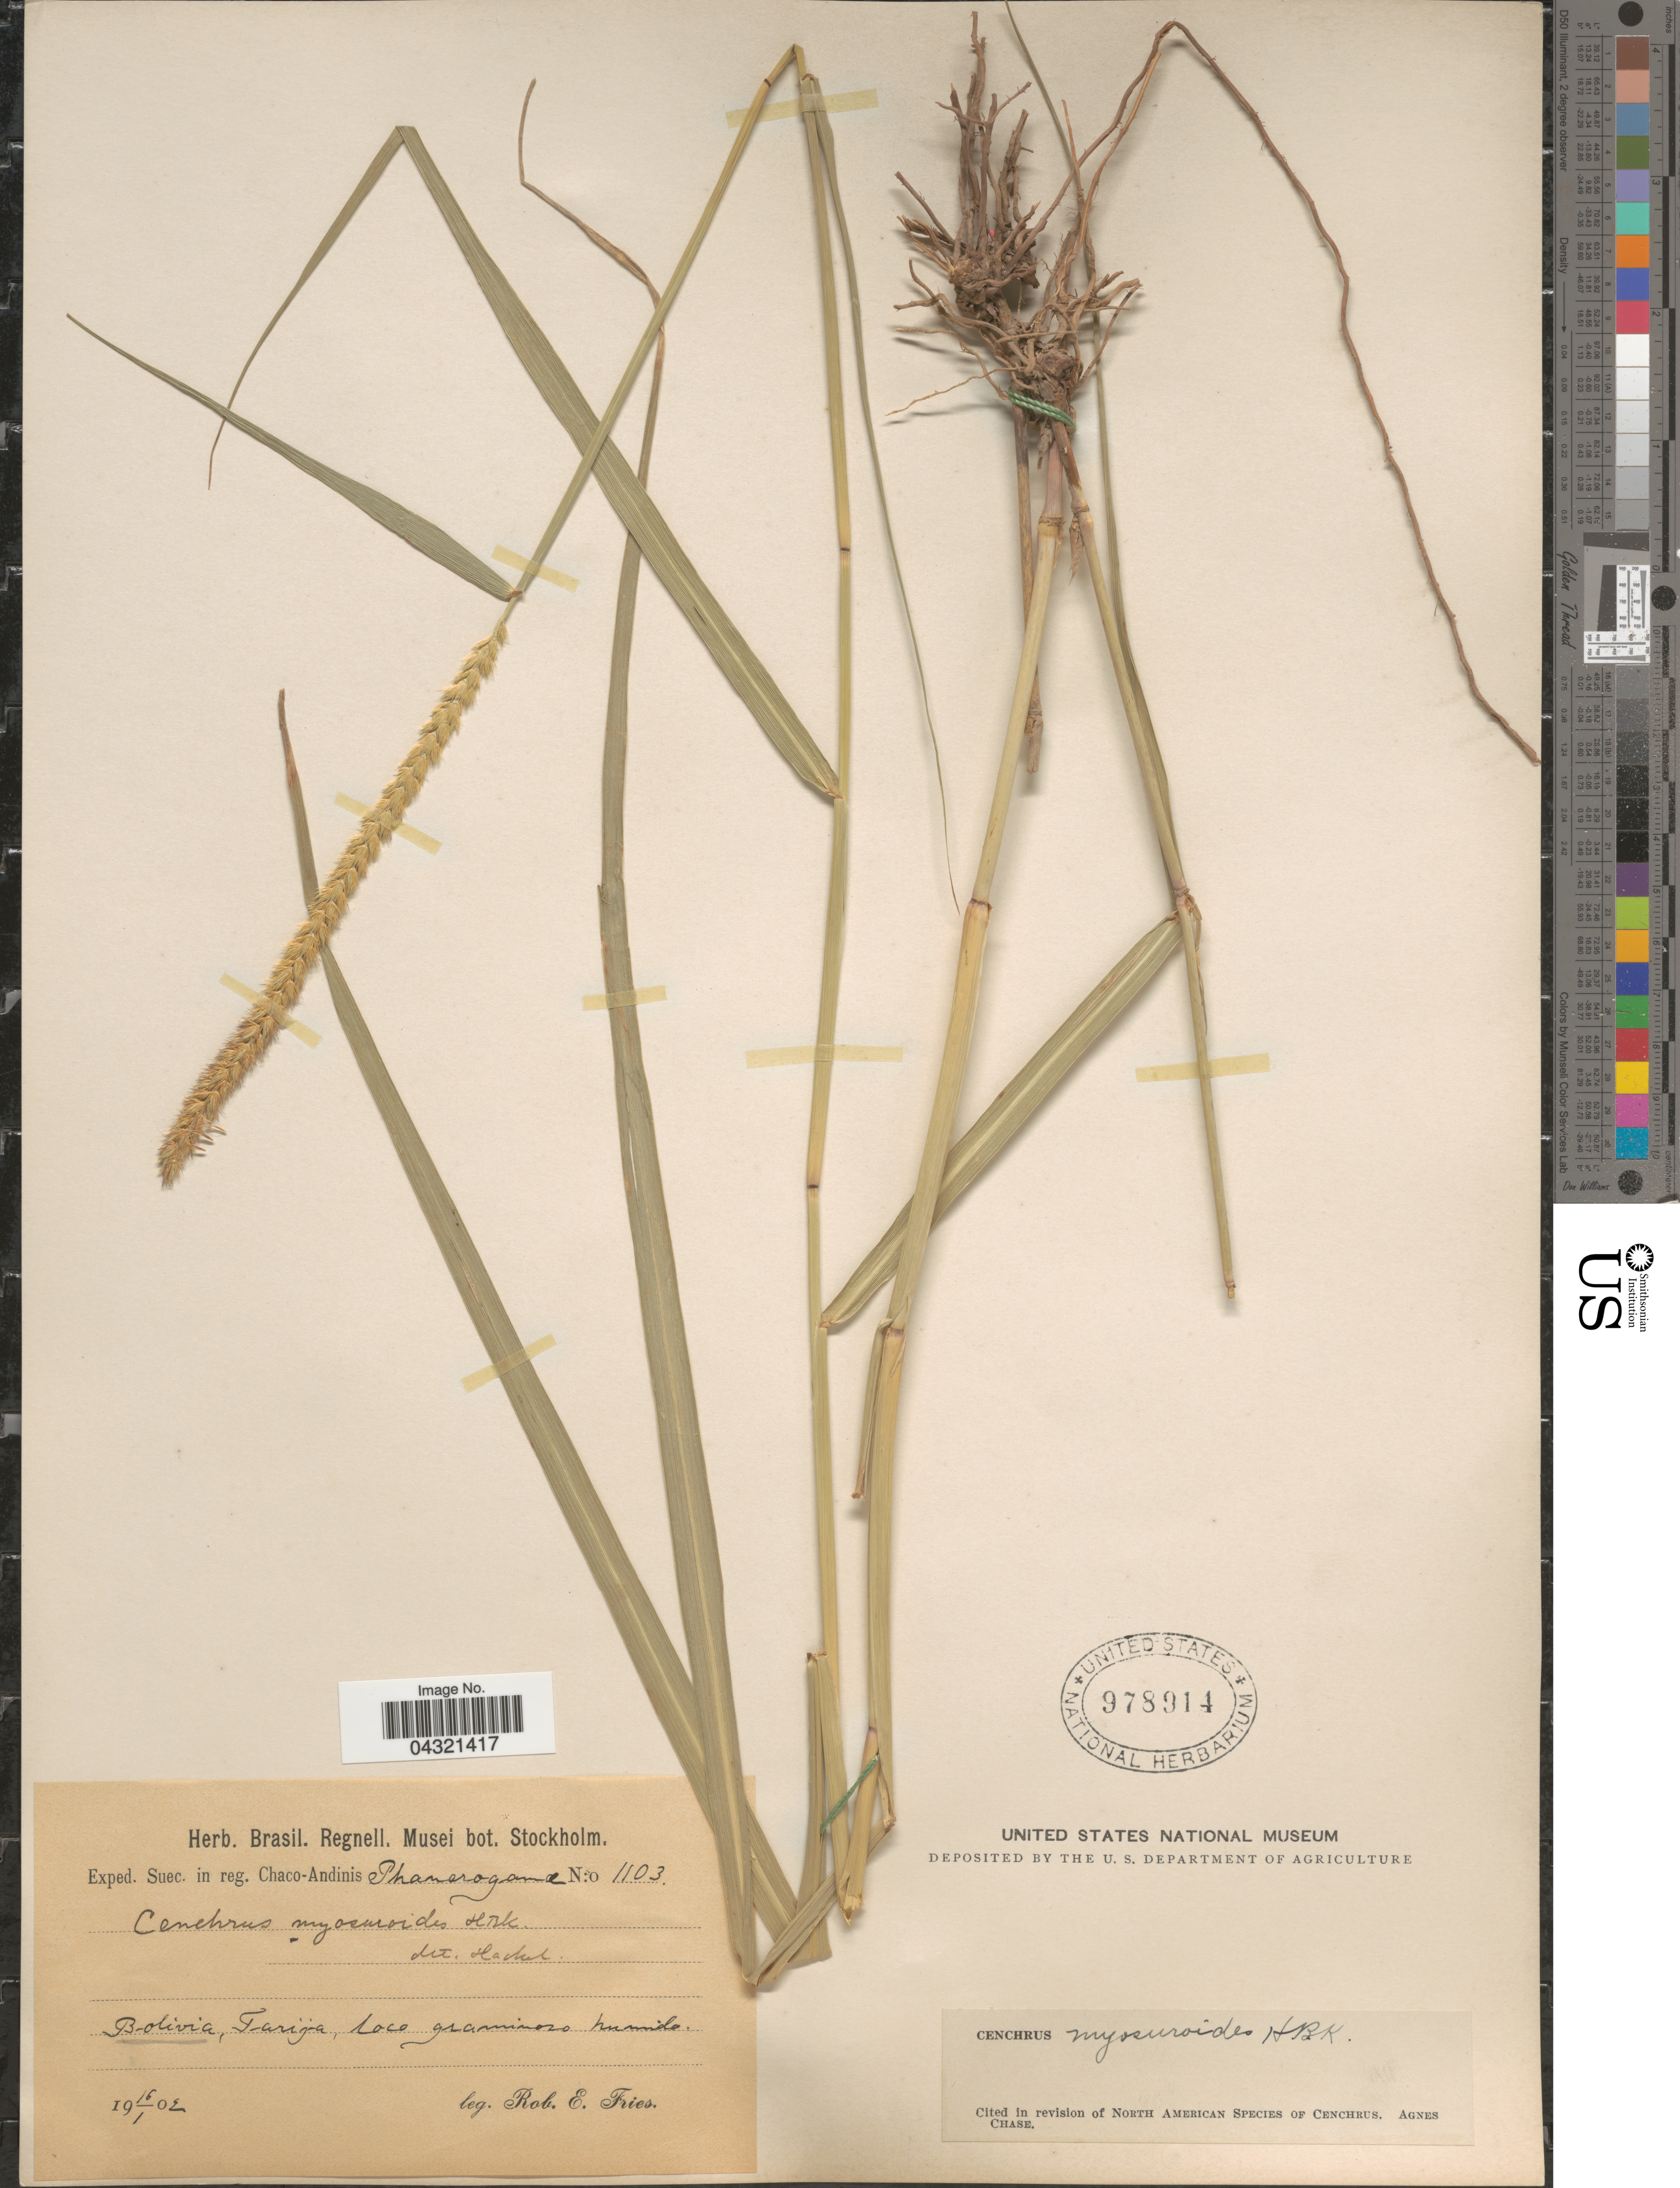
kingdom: Plantae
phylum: Tracheophyta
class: Liliopsida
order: Poales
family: Poaceae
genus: Cenchrus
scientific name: Cenchrus myosuroides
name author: Kunth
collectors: R. E. Fries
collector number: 1103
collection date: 1902-01-16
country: Bolivia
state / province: Tarija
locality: Exped. Suec. in reg. Chaco-Andinis. Loco graminoso humido.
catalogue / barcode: US 978914